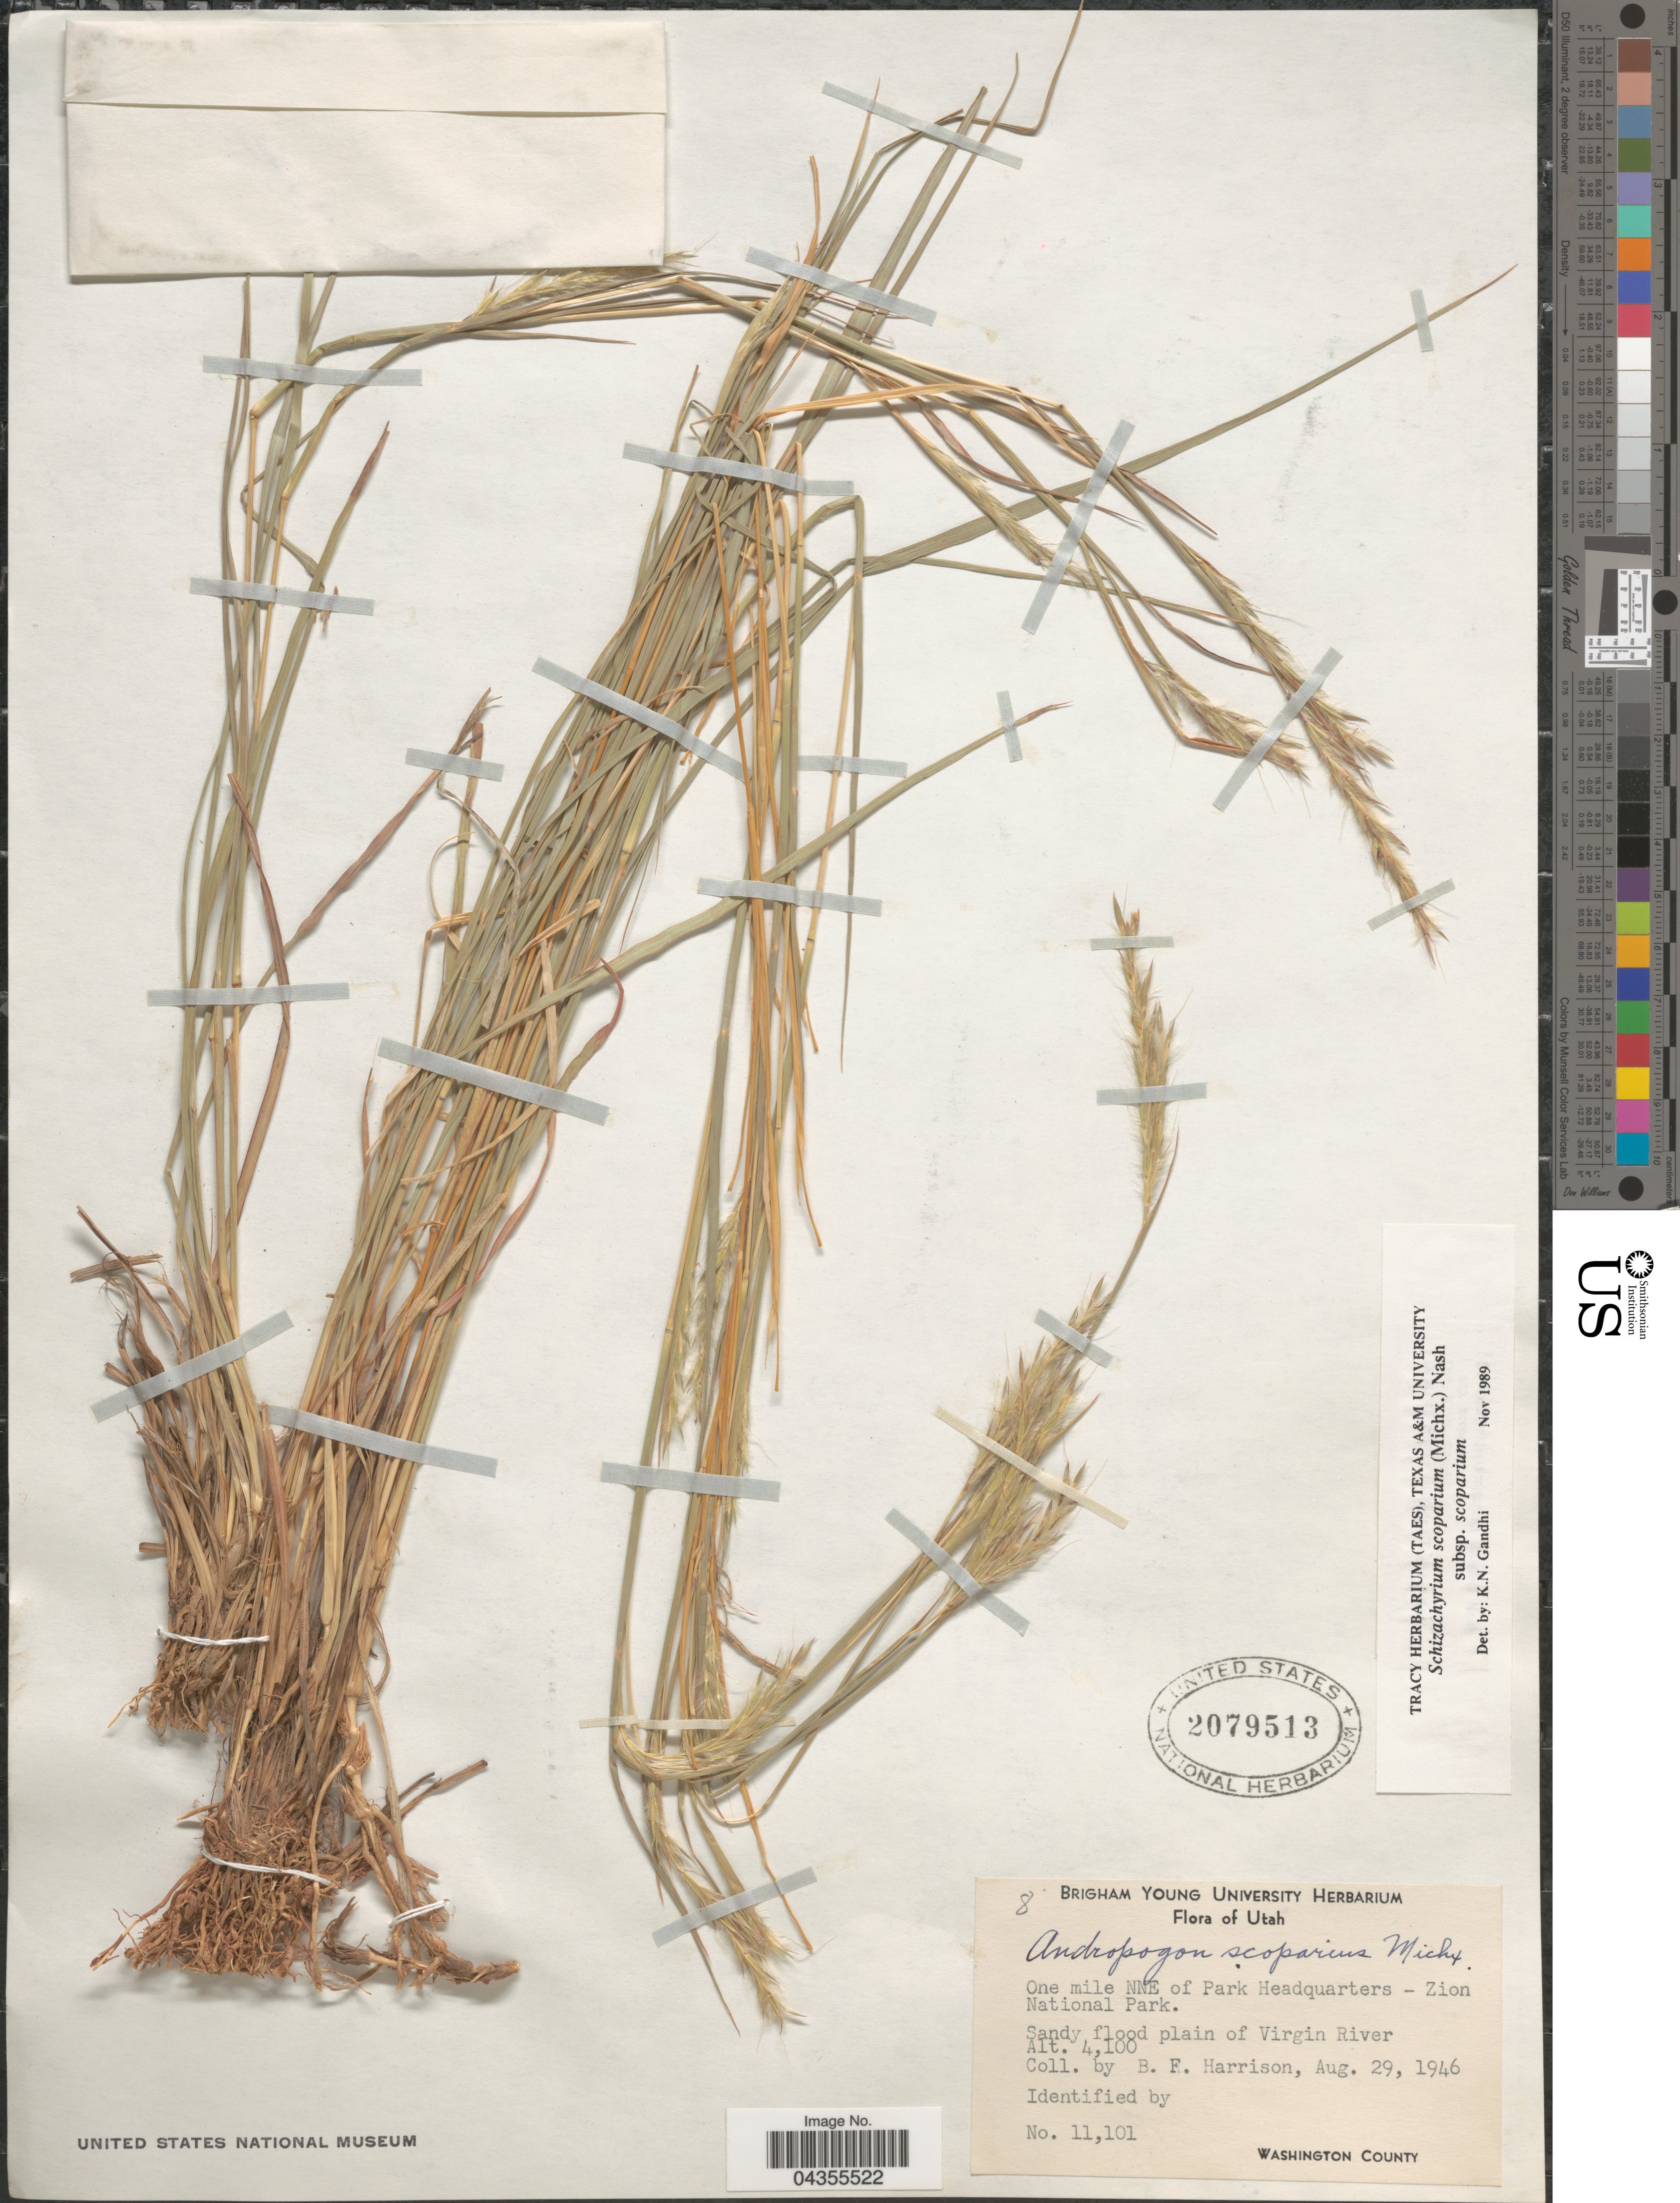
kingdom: Plantae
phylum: Tracheophyta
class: Liliopsida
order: Poales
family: Poaceae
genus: Schizachyrium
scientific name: Schizachyrium scoparium var. scoparium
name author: (Michx.) Nash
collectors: B. F. Harrison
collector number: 11101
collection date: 1946-08-29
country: United States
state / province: Utah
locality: One mile NNE of Park Headquarters - Zion National Park. Sandy flood plain of Virgin River.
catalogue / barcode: US 2079513